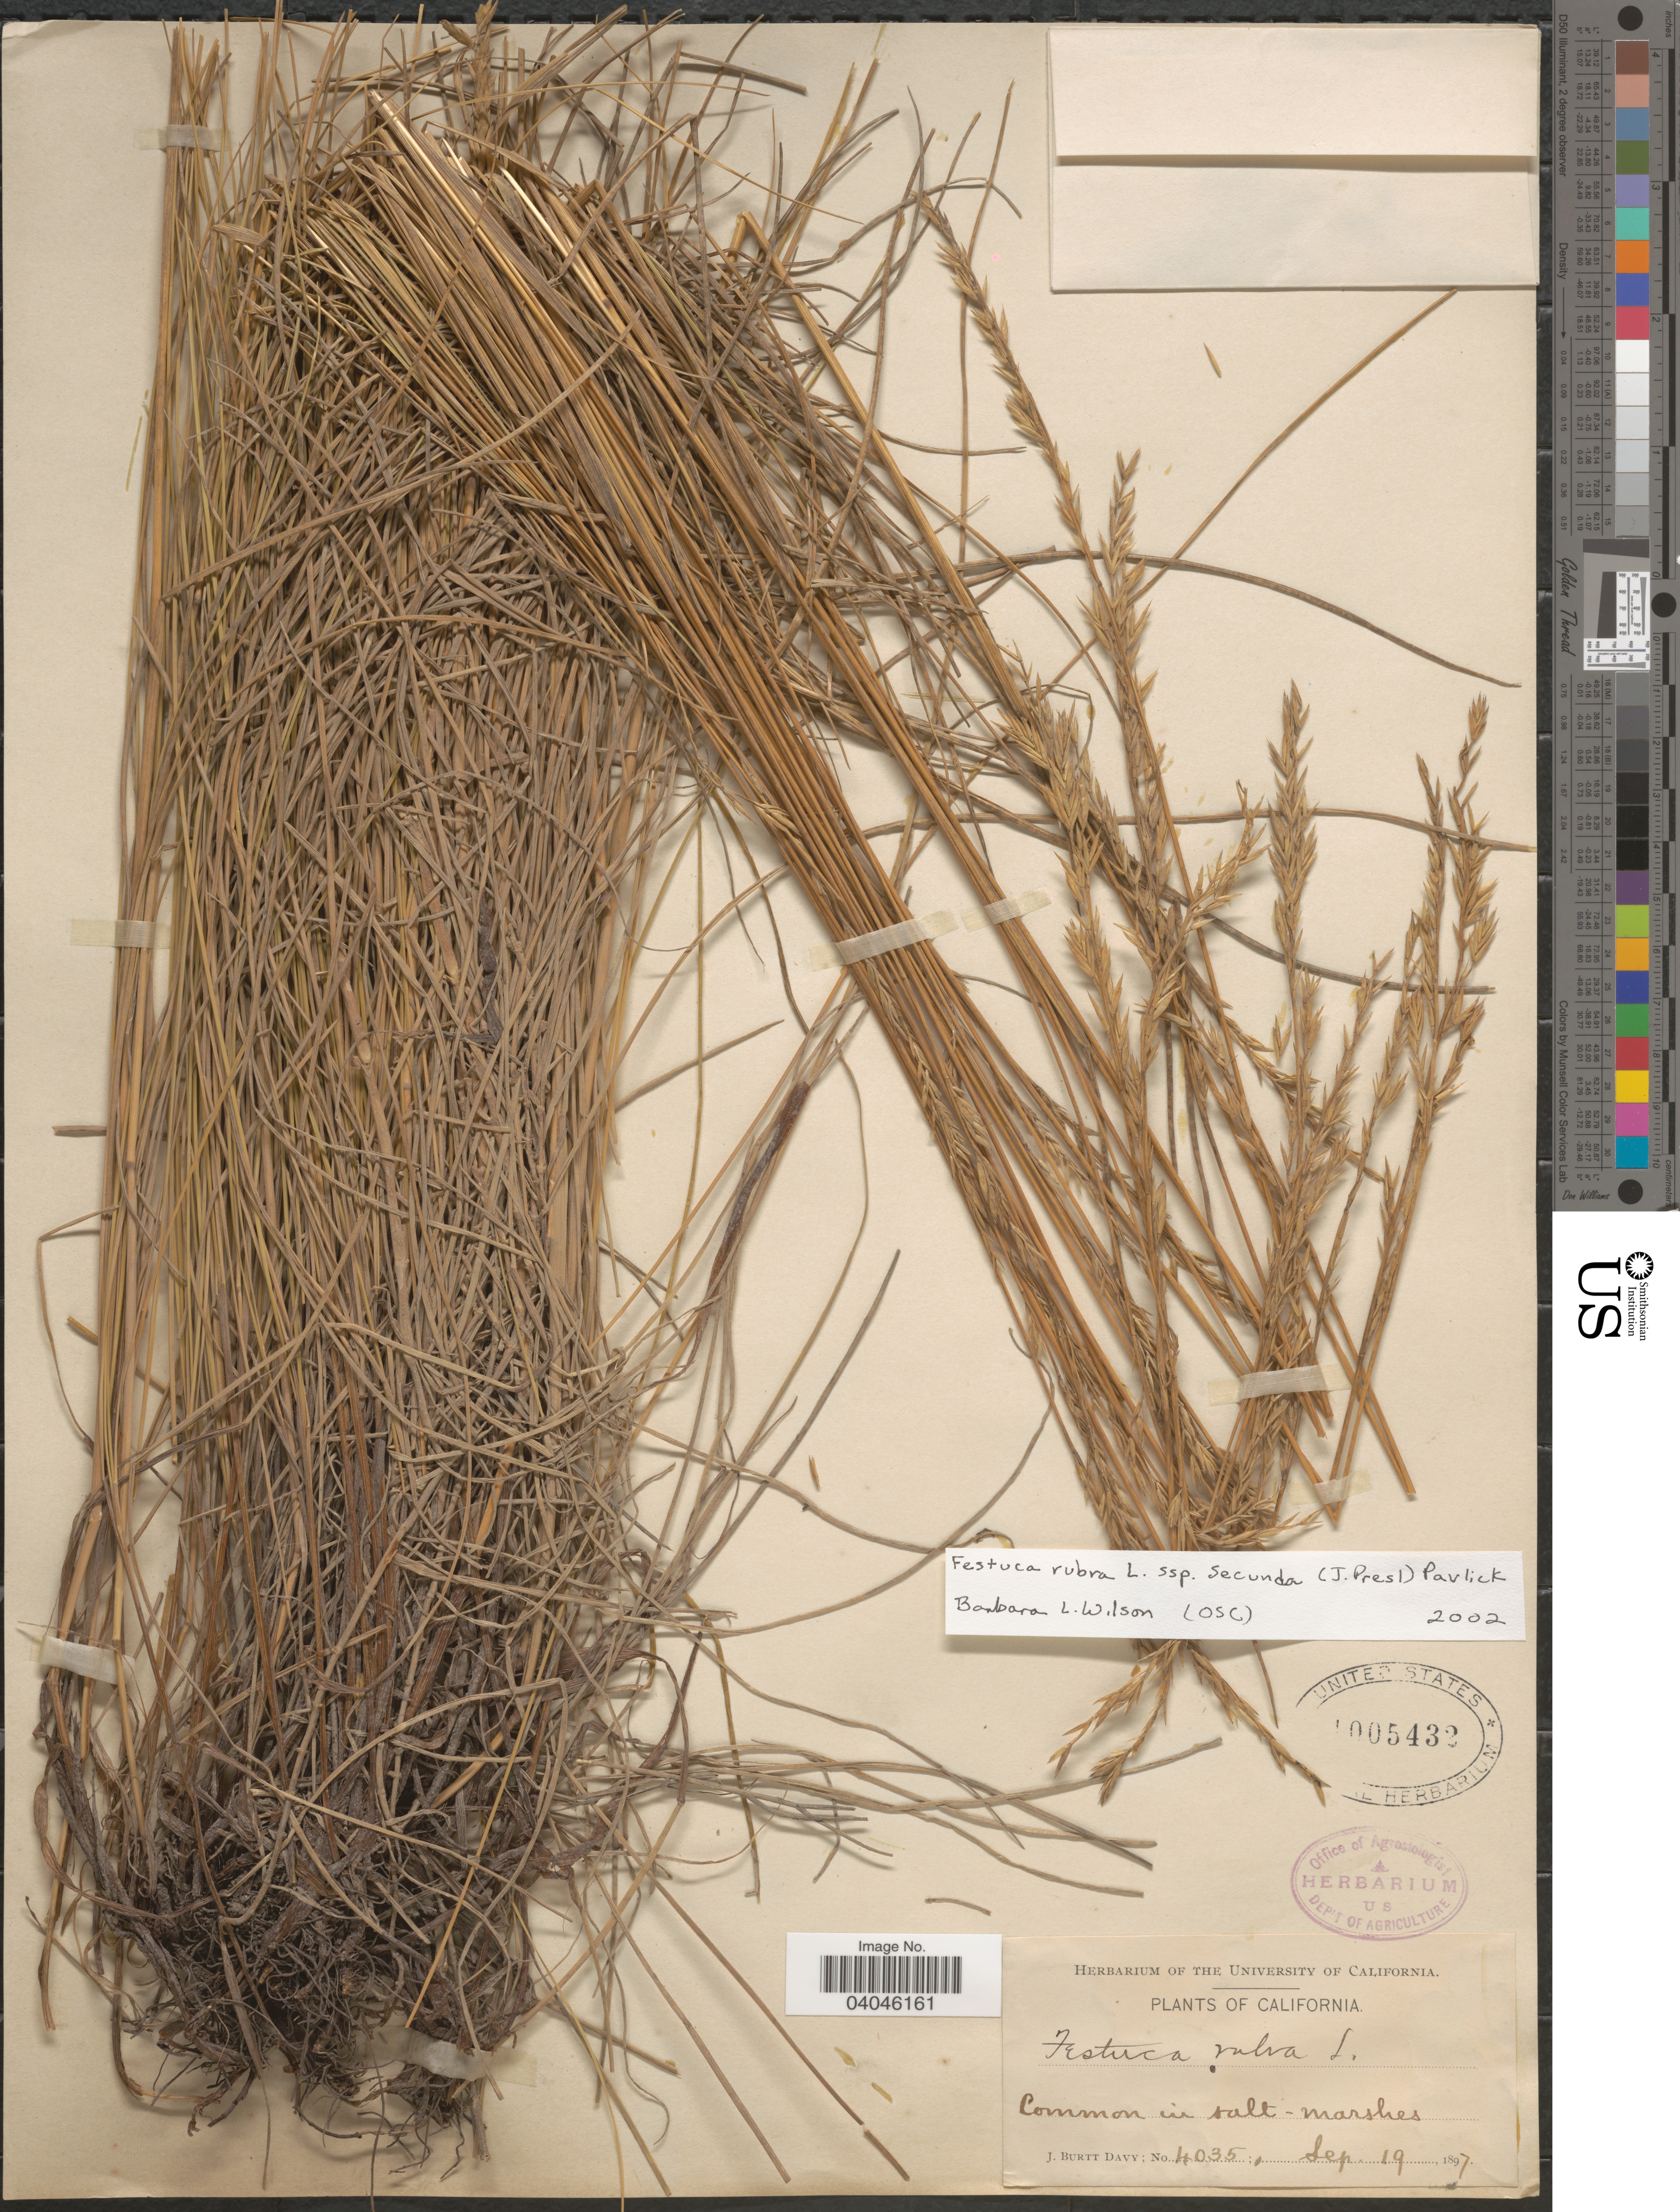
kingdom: Plantae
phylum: Tracheophyta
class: Liliopsida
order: Poales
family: Poaceae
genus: Festuca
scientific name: Festuca rubra subsp. secunda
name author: (J. Presl) Pavlick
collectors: J. Burtt Davy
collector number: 4035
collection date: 1897-09-19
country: United States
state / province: California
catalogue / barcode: US 1005432